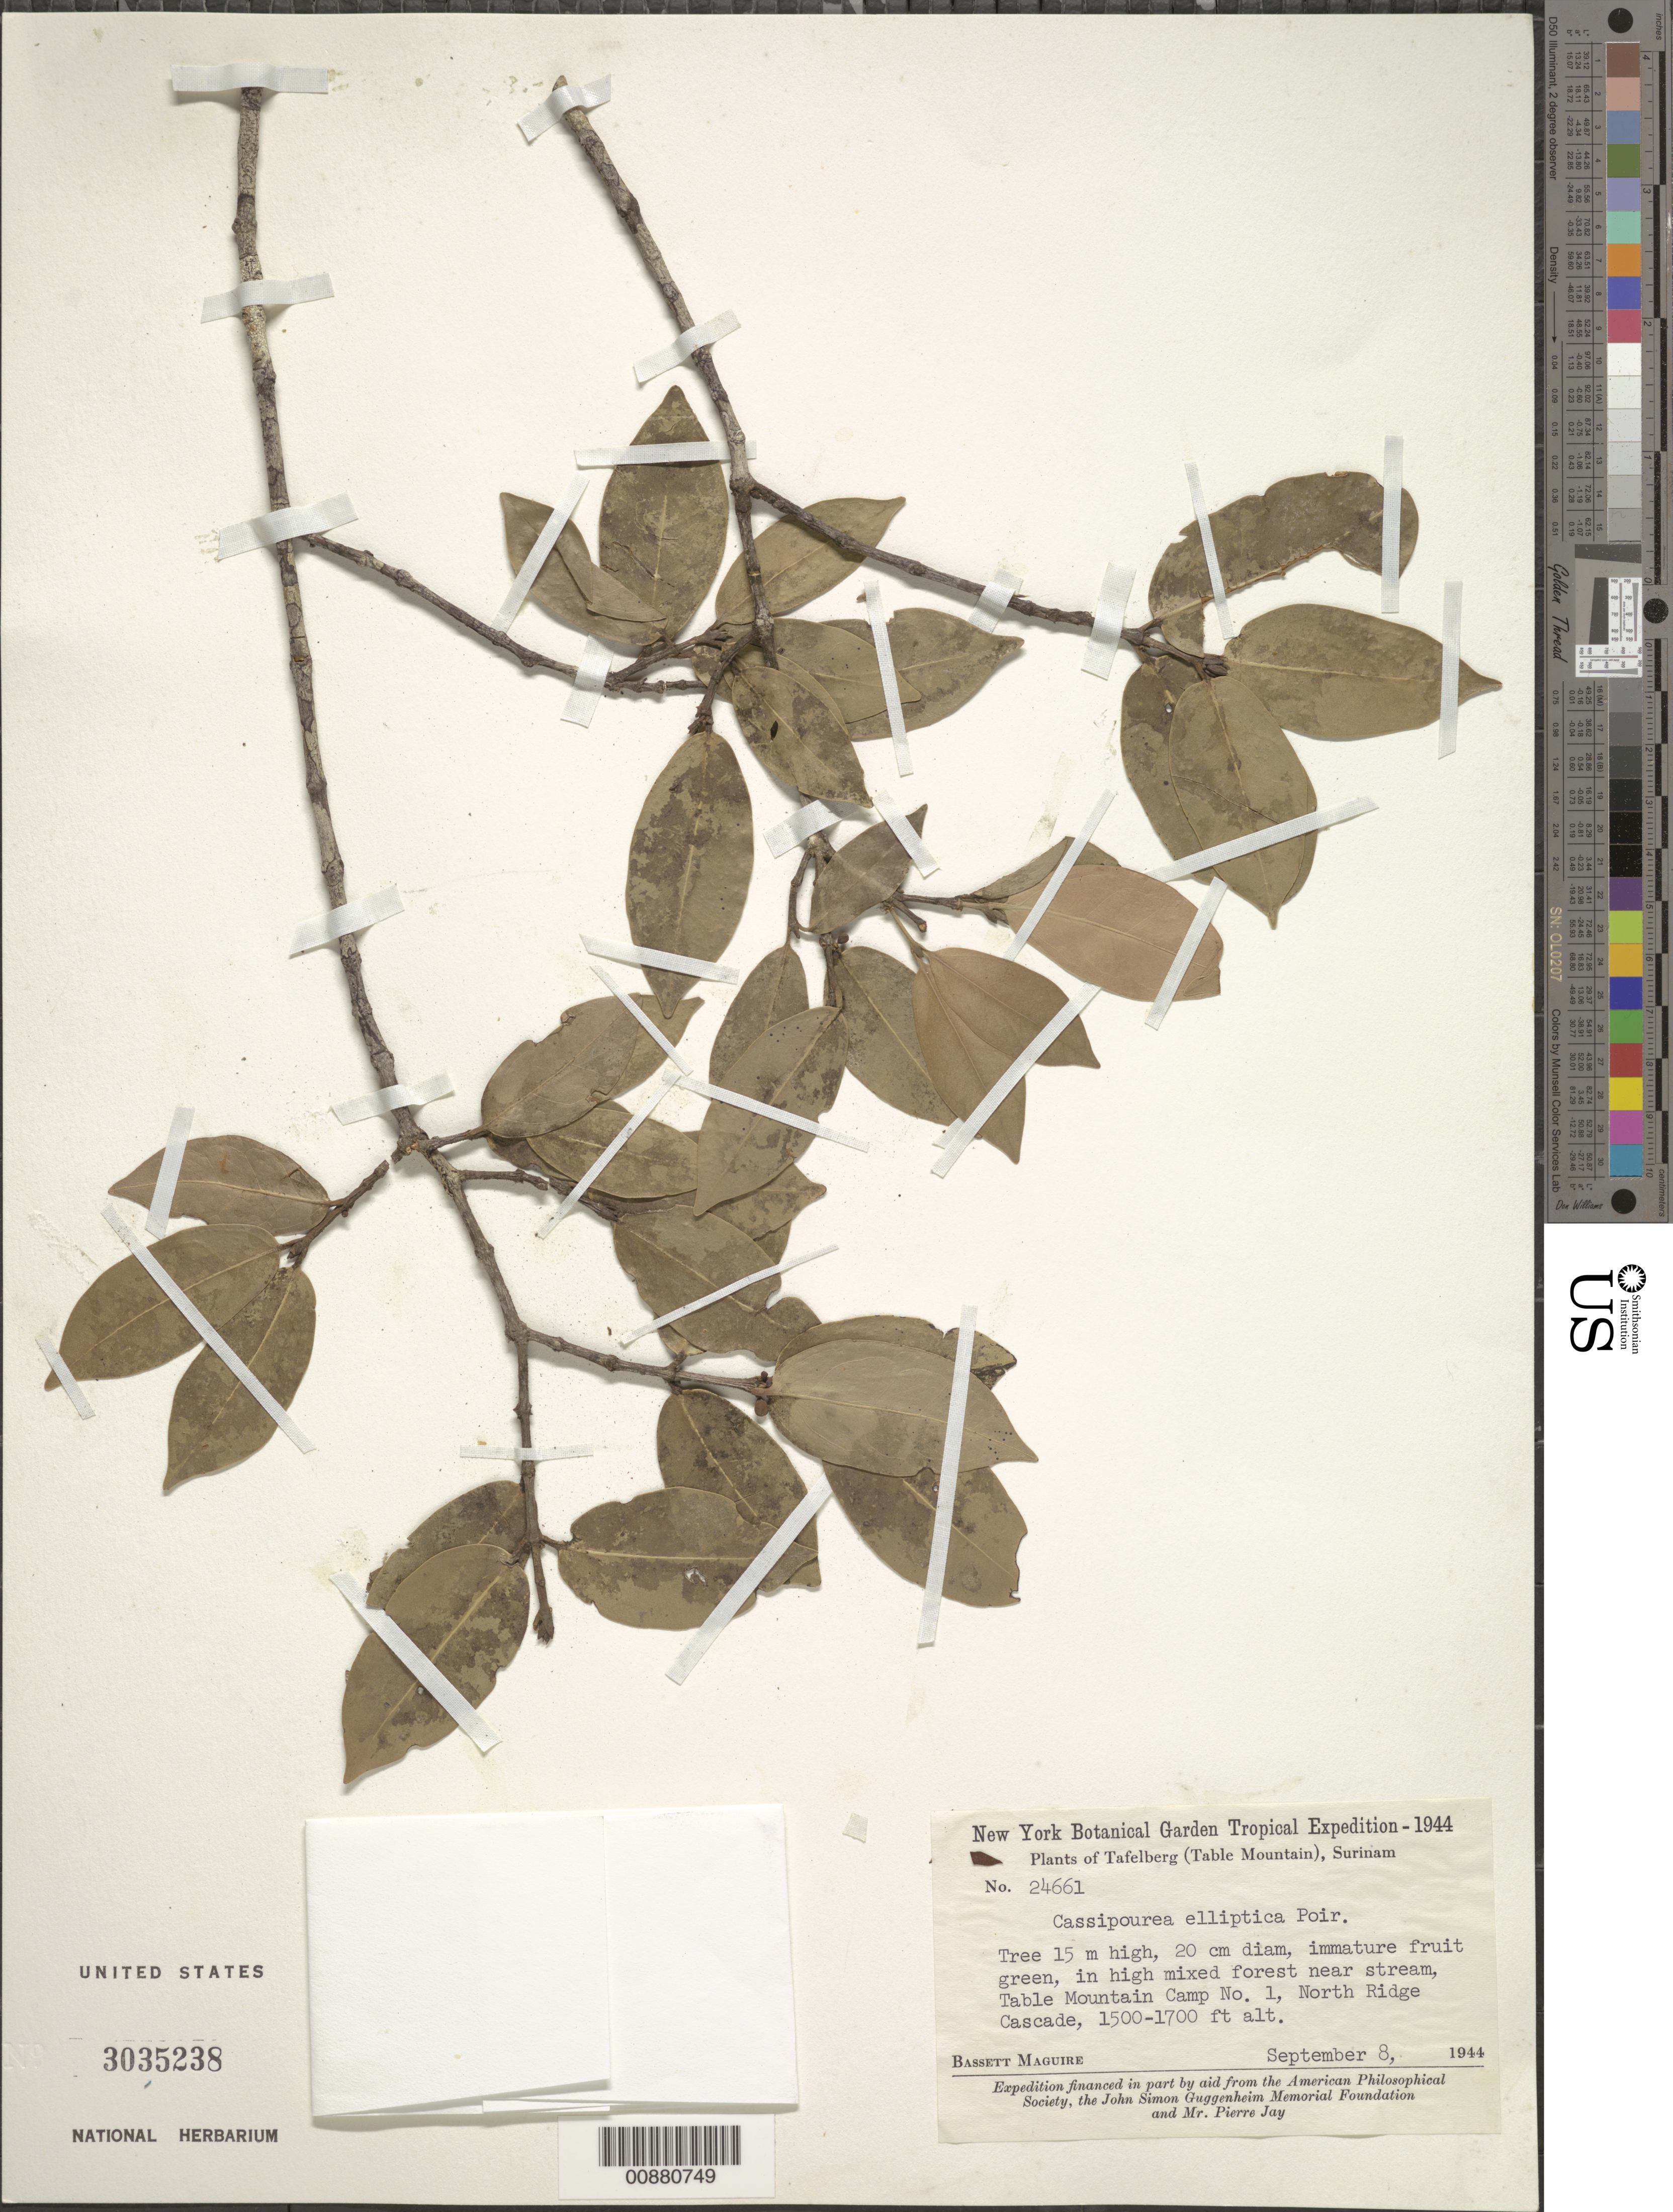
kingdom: Plantae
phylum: Tracheophyta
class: Magnoliopsida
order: Malpighiales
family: Rhizophoraceae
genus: Cassipourea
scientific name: Cassipourea elliptica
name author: (Sw.) Poir.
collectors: B. Maguire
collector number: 24661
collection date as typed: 8-Sep-44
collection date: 1944-09-08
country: Suriname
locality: Tafelberg (Table Mountain), North Ridge Cascade, Camp No. 1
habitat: High mixed forest near stream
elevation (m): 457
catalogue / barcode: US 3035238